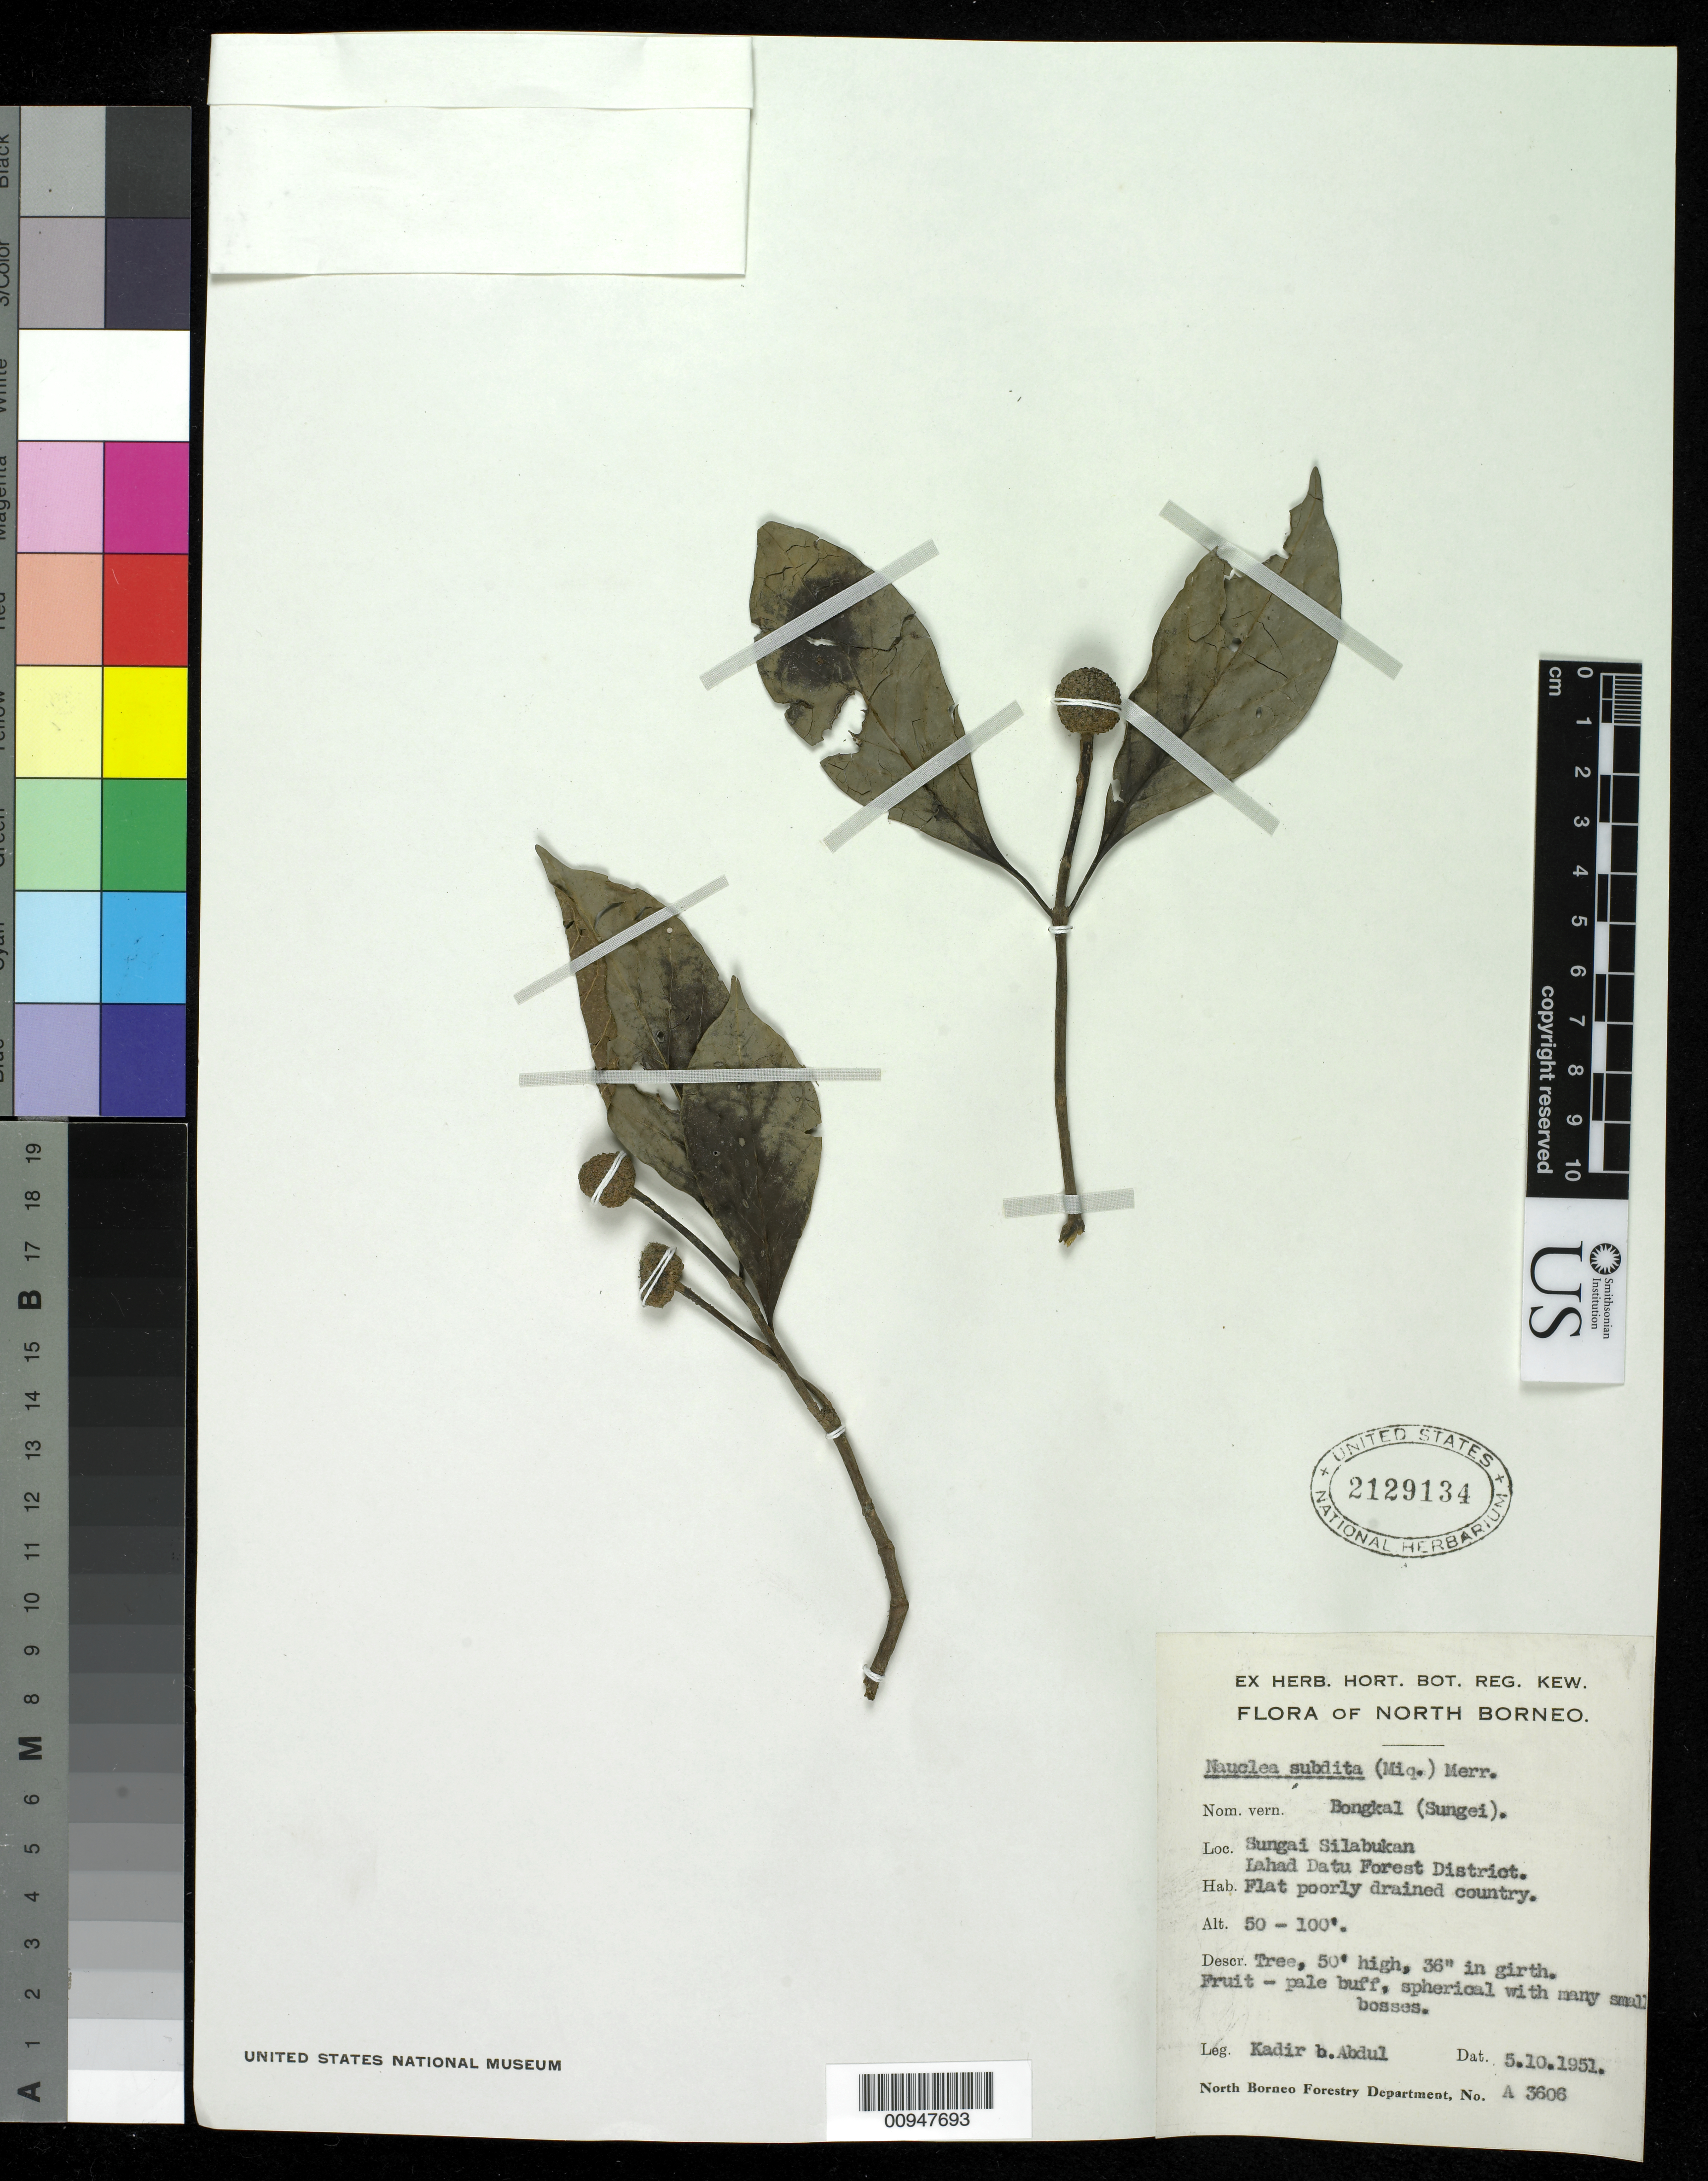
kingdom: Plantae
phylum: Tracheophyta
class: Magnoliopsida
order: Gentianales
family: Rubiaceae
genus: Nauclea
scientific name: Nauclea sp.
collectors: Kadir Bin Abdul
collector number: A 3606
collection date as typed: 10 May 1935 or 05 Oct 1951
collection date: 1935-05-10 or 1951-10-05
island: Island Unknown or uncertain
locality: Sungai Silabukan Lahad Datu Forest District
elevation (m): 15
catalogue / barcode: US 2129134